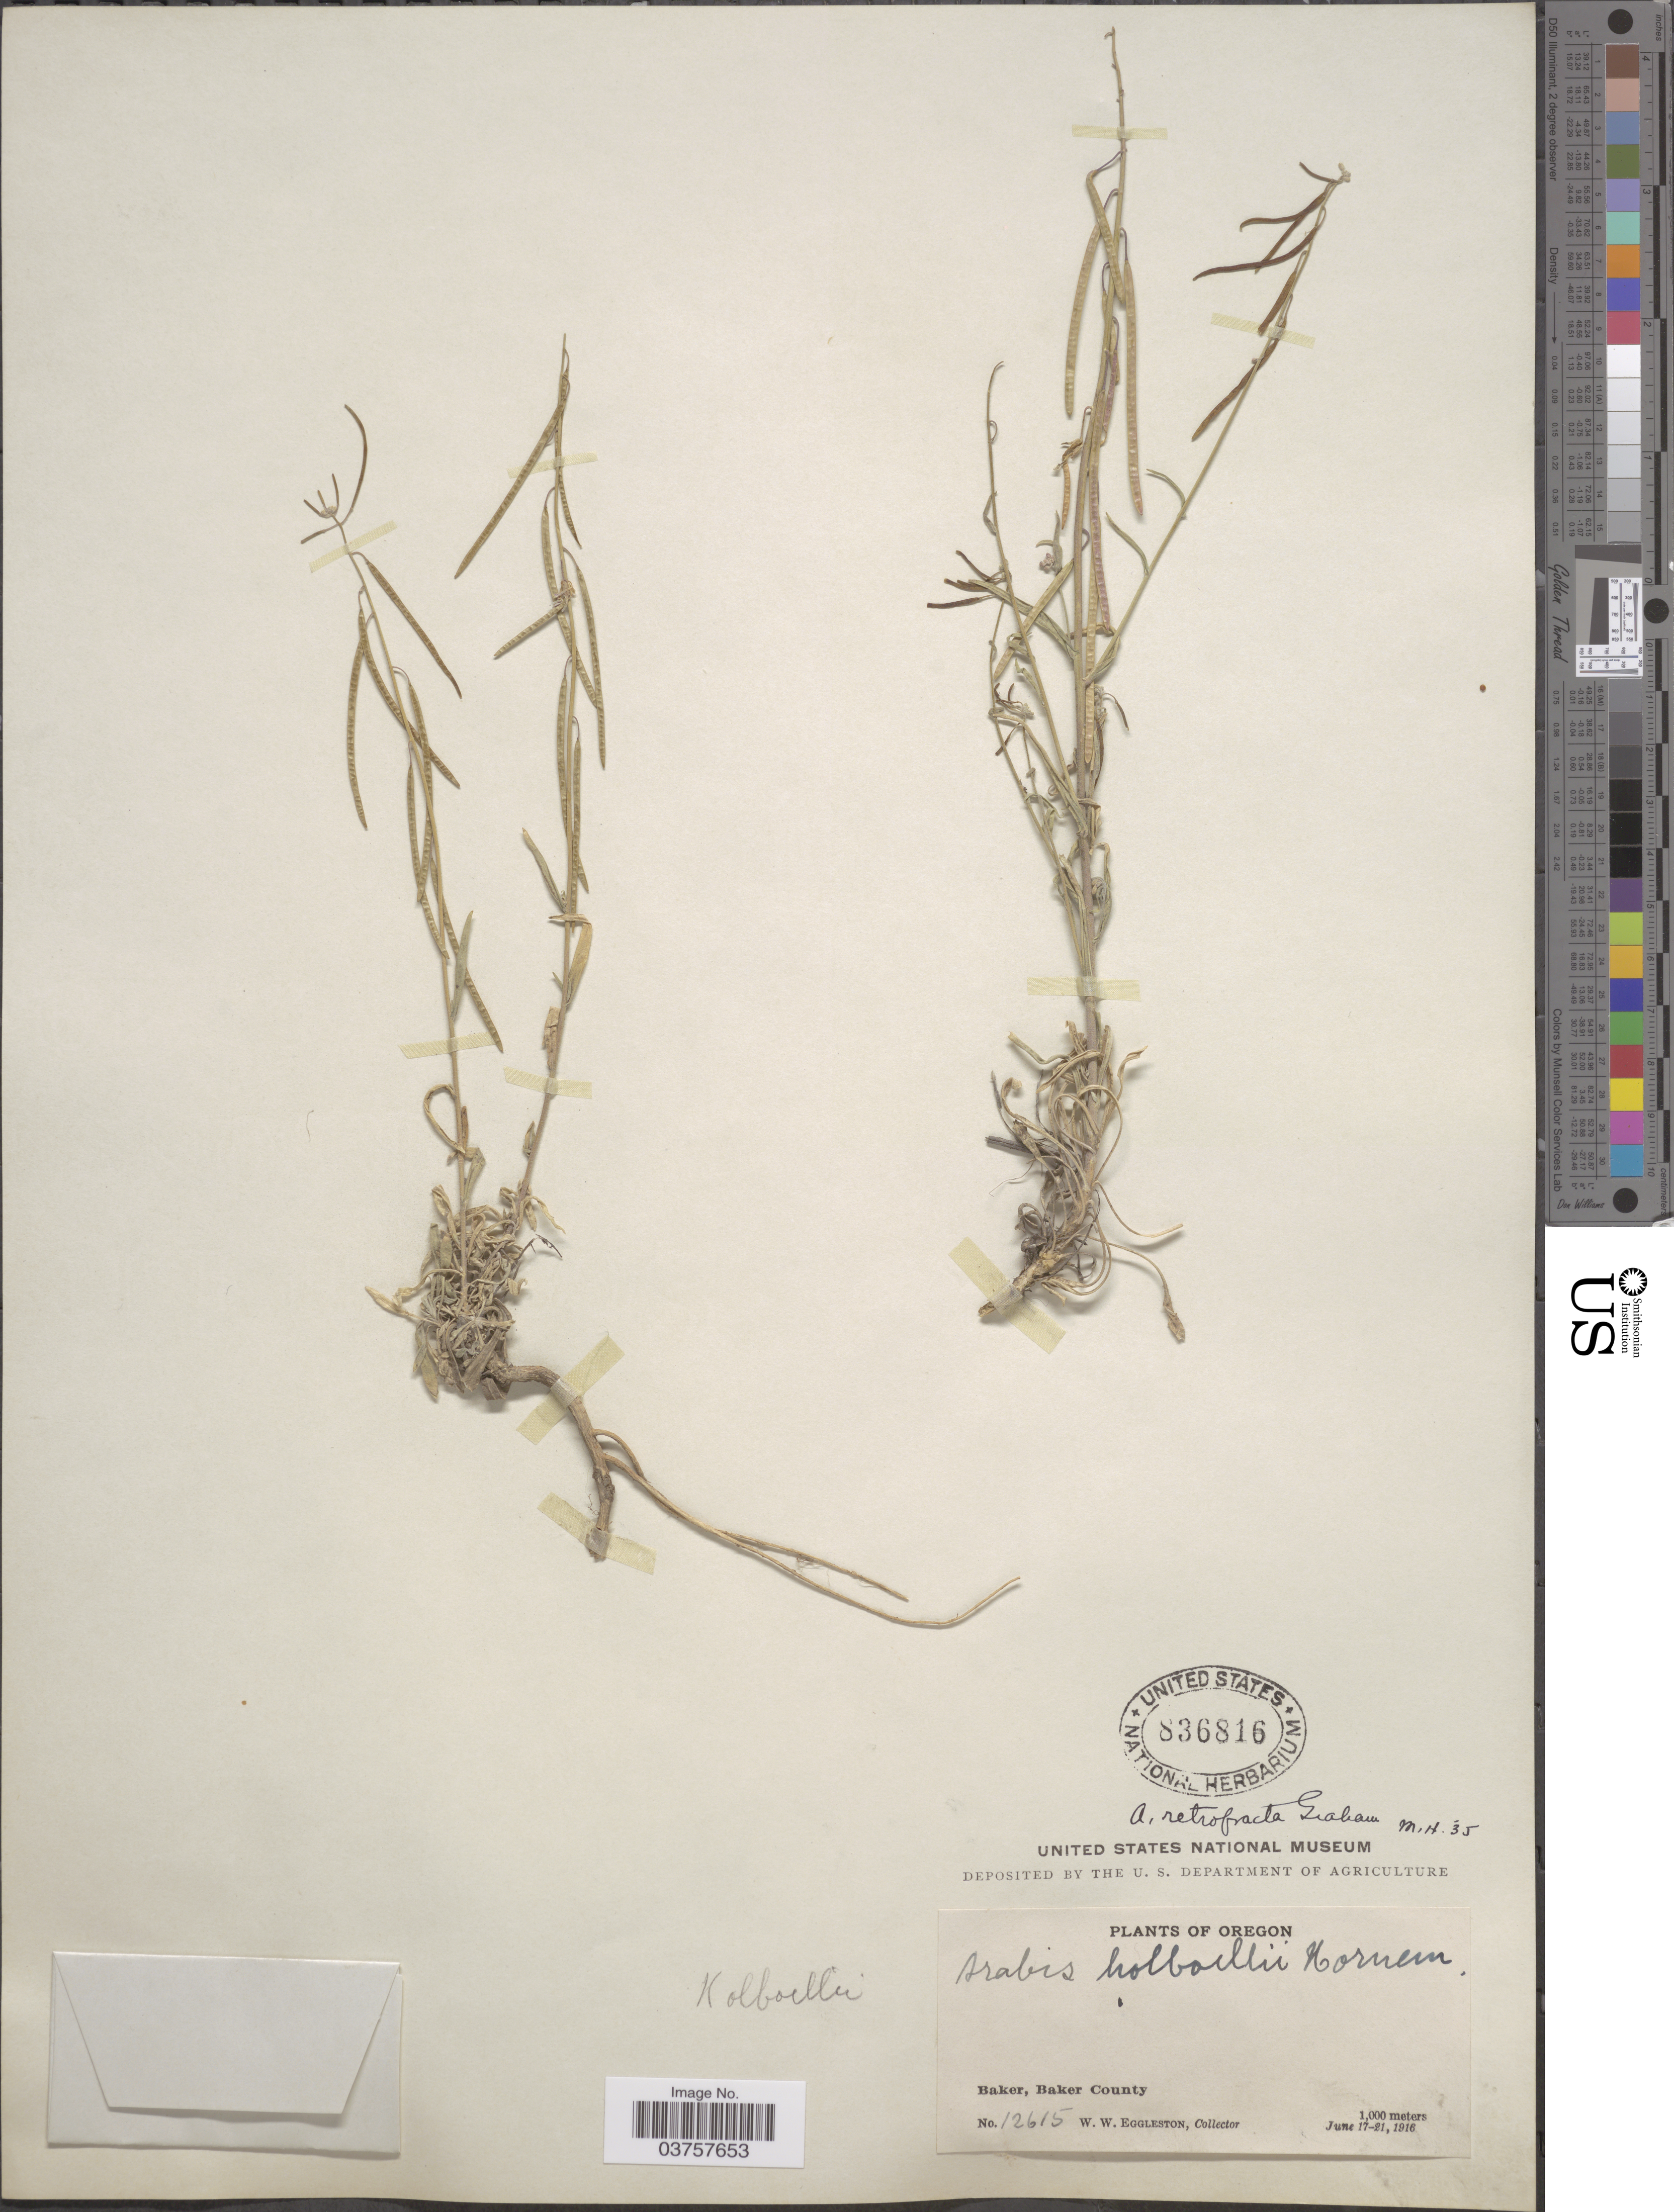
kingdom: Plantae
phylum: Tracheophyta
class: Magnoliopsida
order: Brassicales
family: Brassicaceae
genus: Arabis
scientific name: Arabis holboellii var. retrofracta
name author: Rydb.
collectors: W. W. Eggleston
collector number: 12615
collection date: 1916-06-17/1916-06-21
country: United States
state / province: Oregon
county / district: Baker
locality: Baker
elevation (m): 1000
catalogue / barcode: US 836816